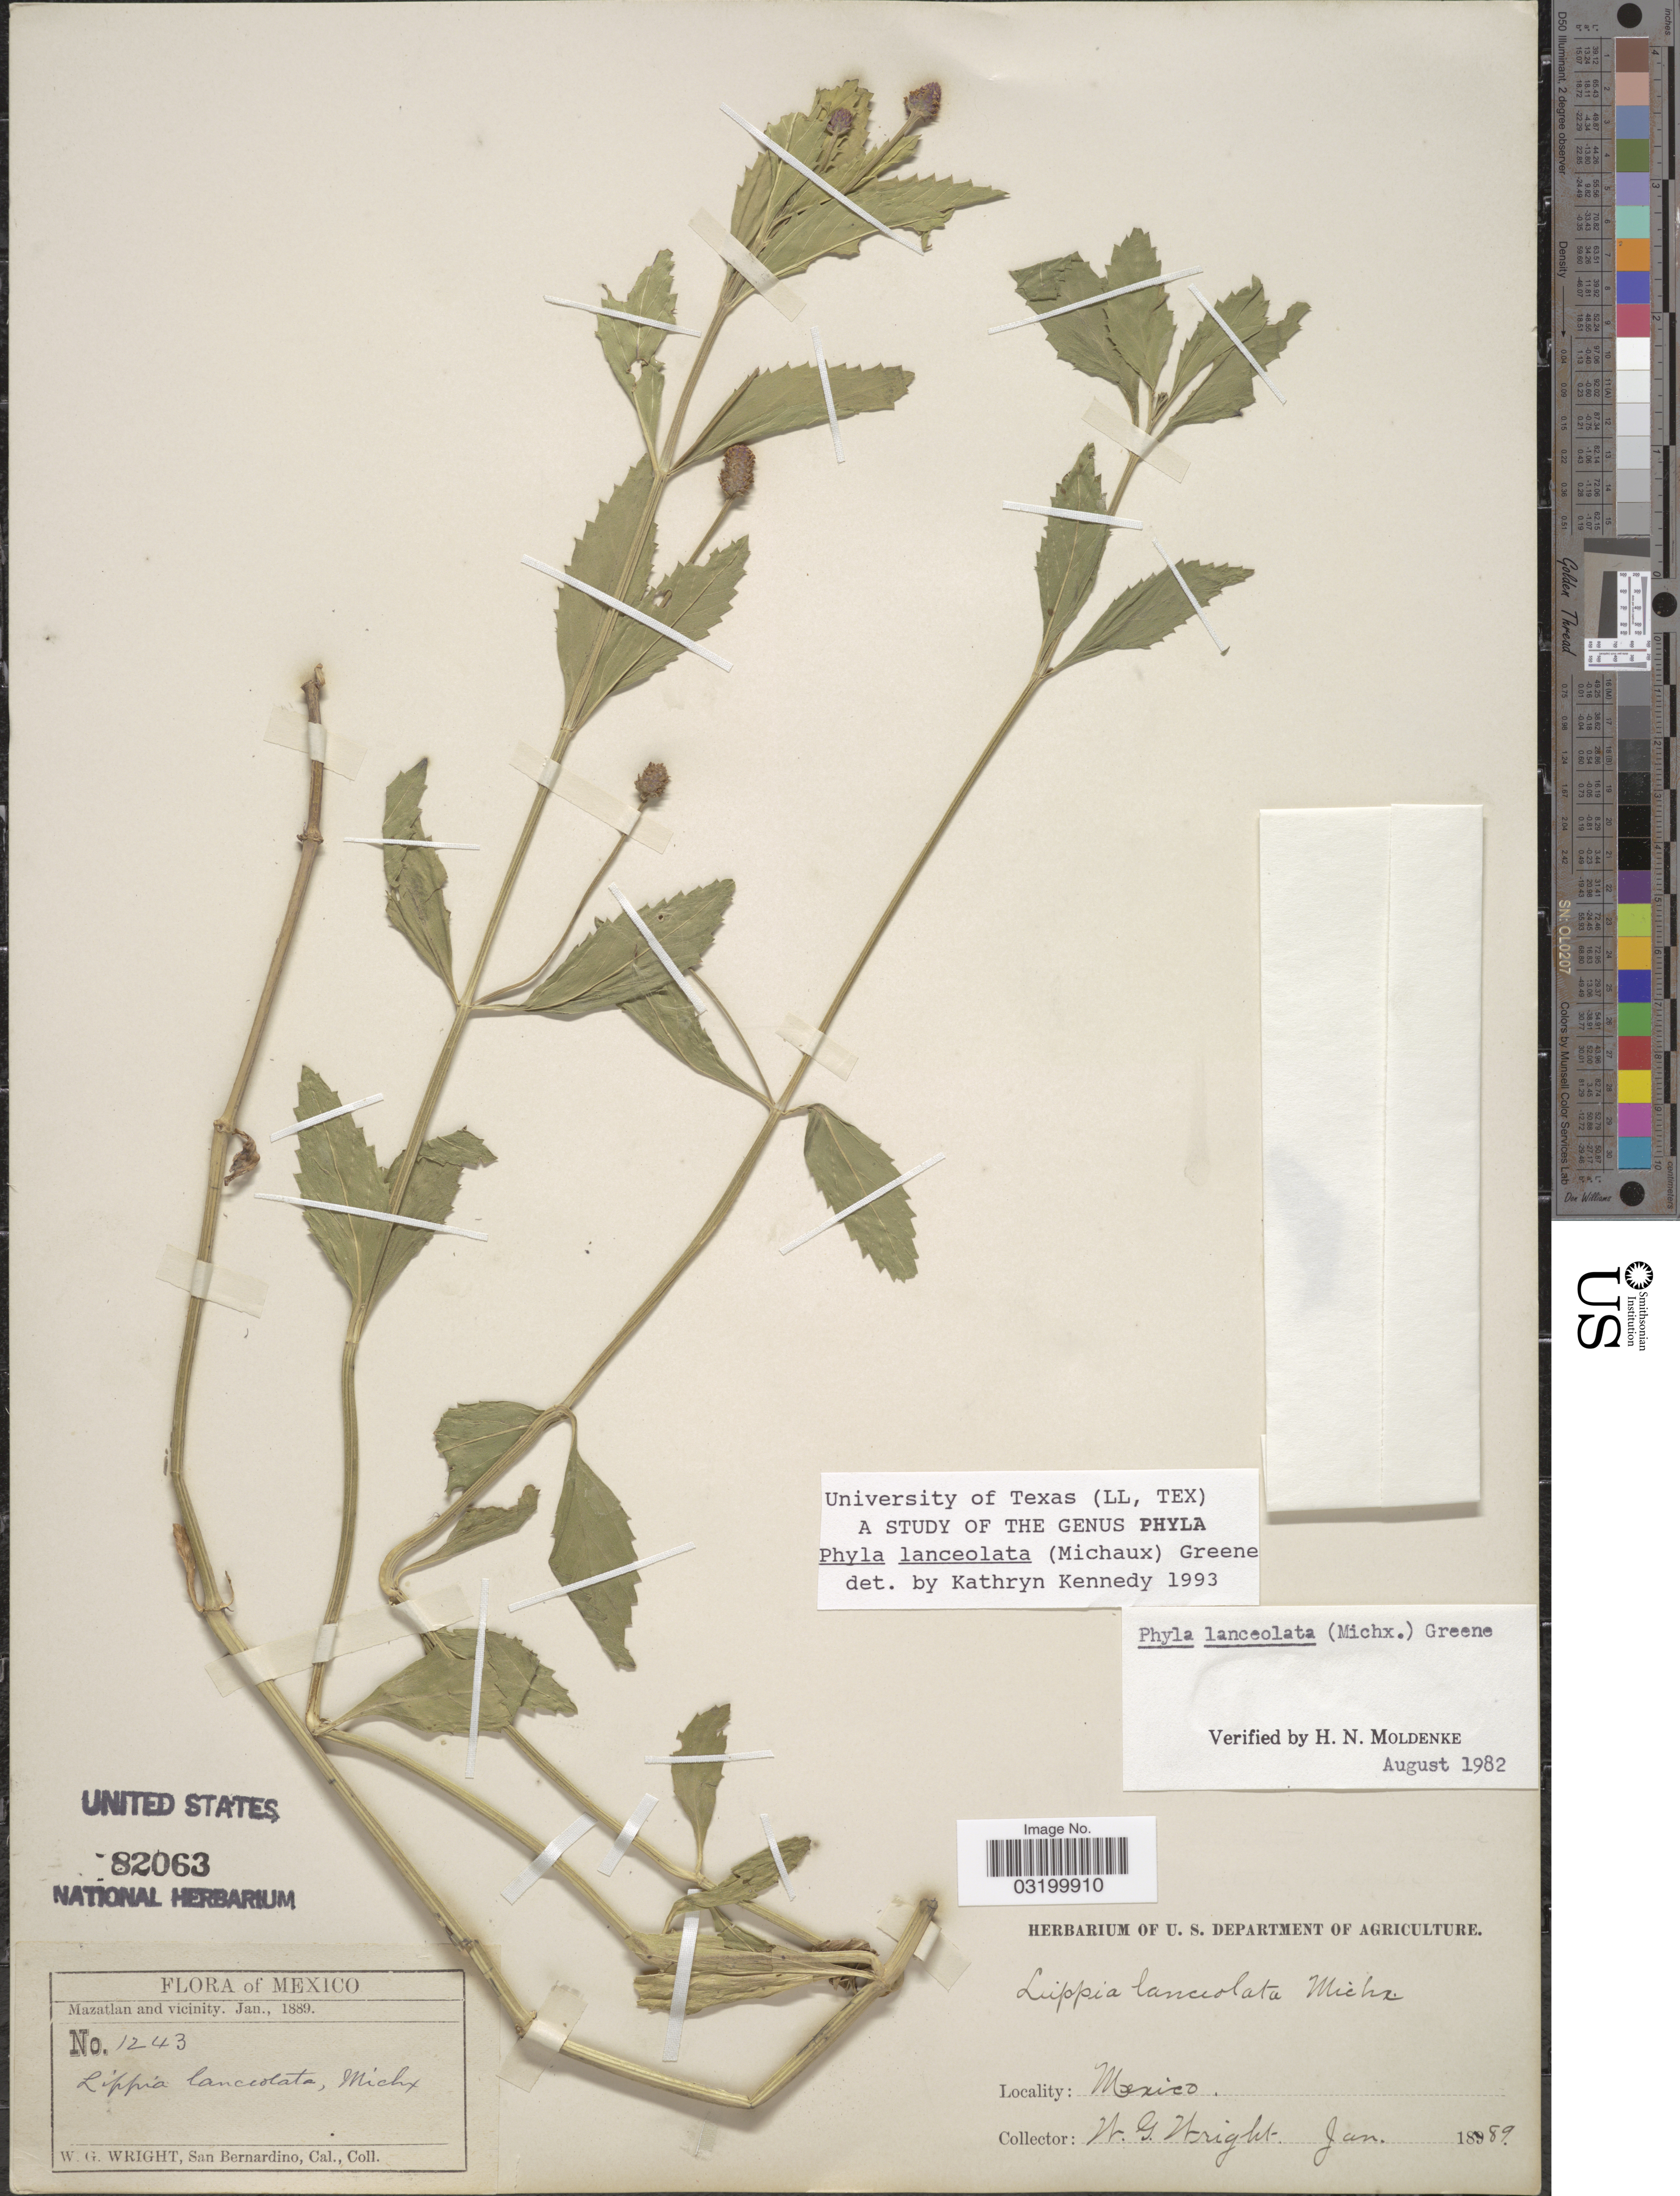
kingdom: Plantae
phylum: Tracheophyta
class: Magnoliopsida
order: Lamiales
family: Verbenaceae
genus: Phyla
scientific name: Phyla lanceolata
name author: (Michx.) Greene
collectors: W. G. Wright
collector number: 1243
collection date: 1889-01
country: Mexico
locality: Mazatlan and vicinity.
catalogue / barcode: US 82063